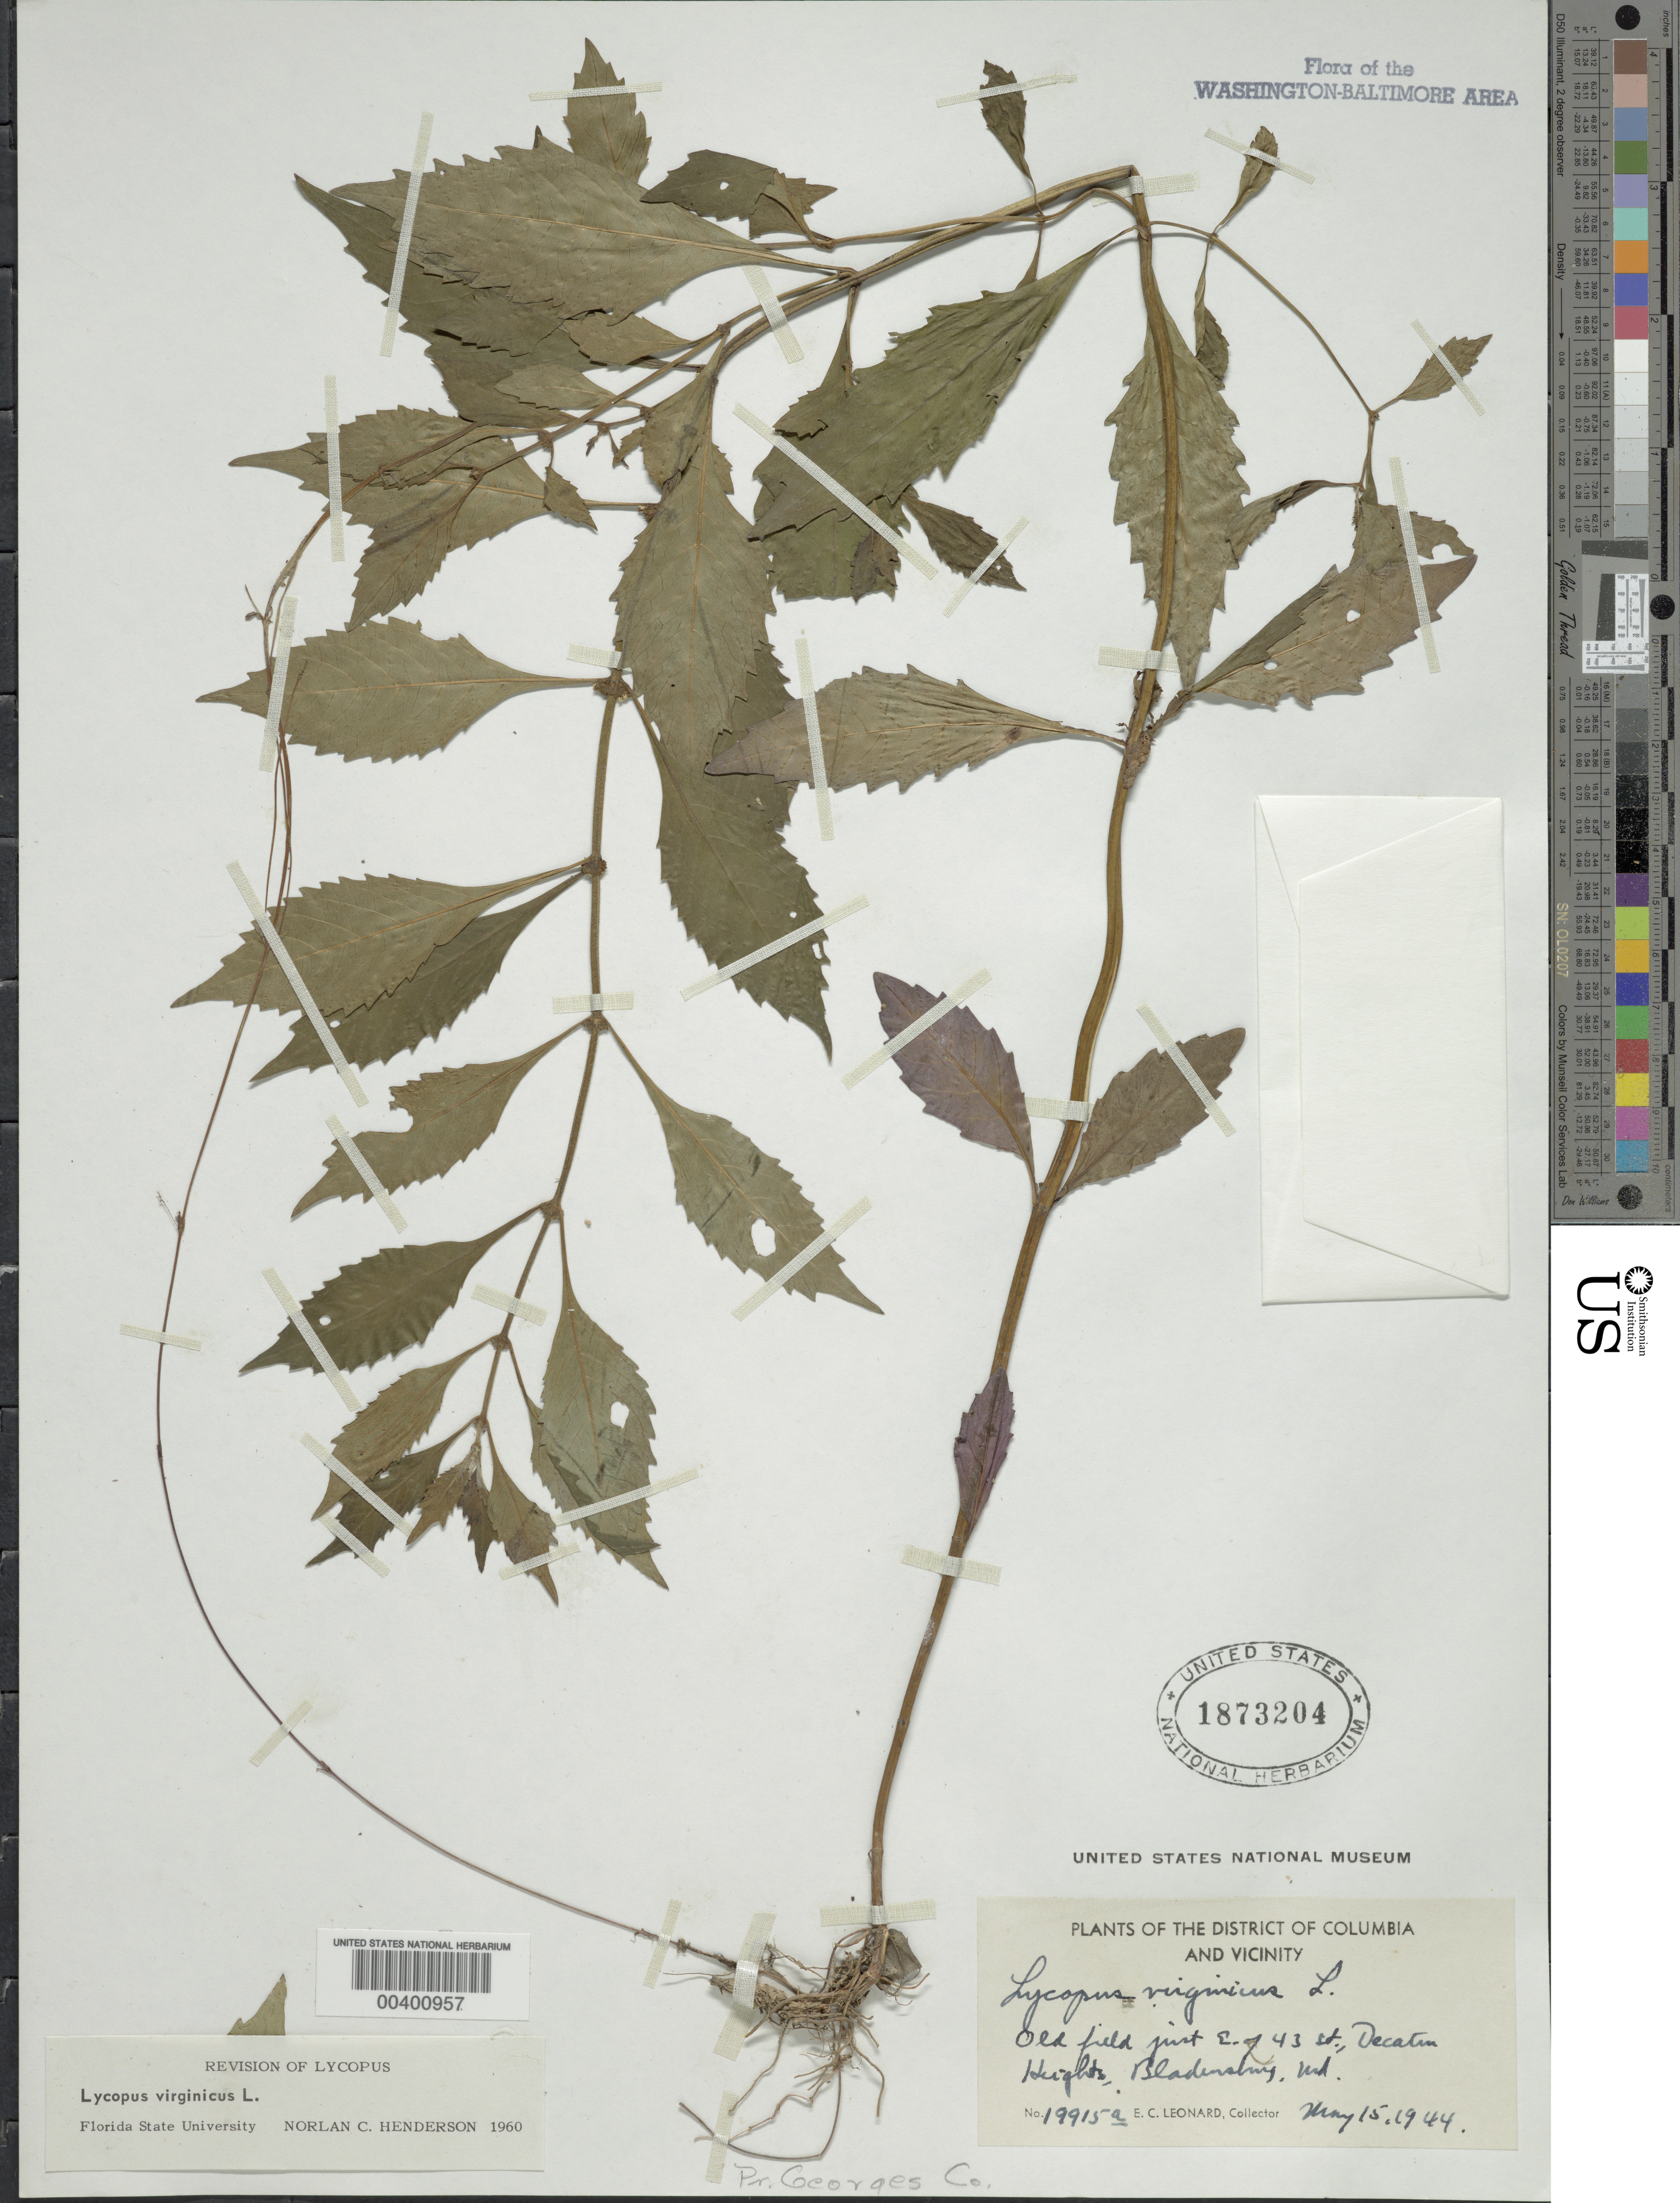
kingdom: Plantae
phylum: Tracheophyta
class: Magnoliopsida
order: Lamiales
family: Lamiaceae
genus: Lycopus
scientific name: Lycopus virginicus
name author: L.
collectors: E. C. Leonard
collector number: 19915A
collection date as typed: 15 May 1944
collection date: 1944-05-15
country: United States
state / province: Maryland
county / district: Prince George's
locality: Decatur Heights, Bladensburg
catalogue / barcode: US 1873204